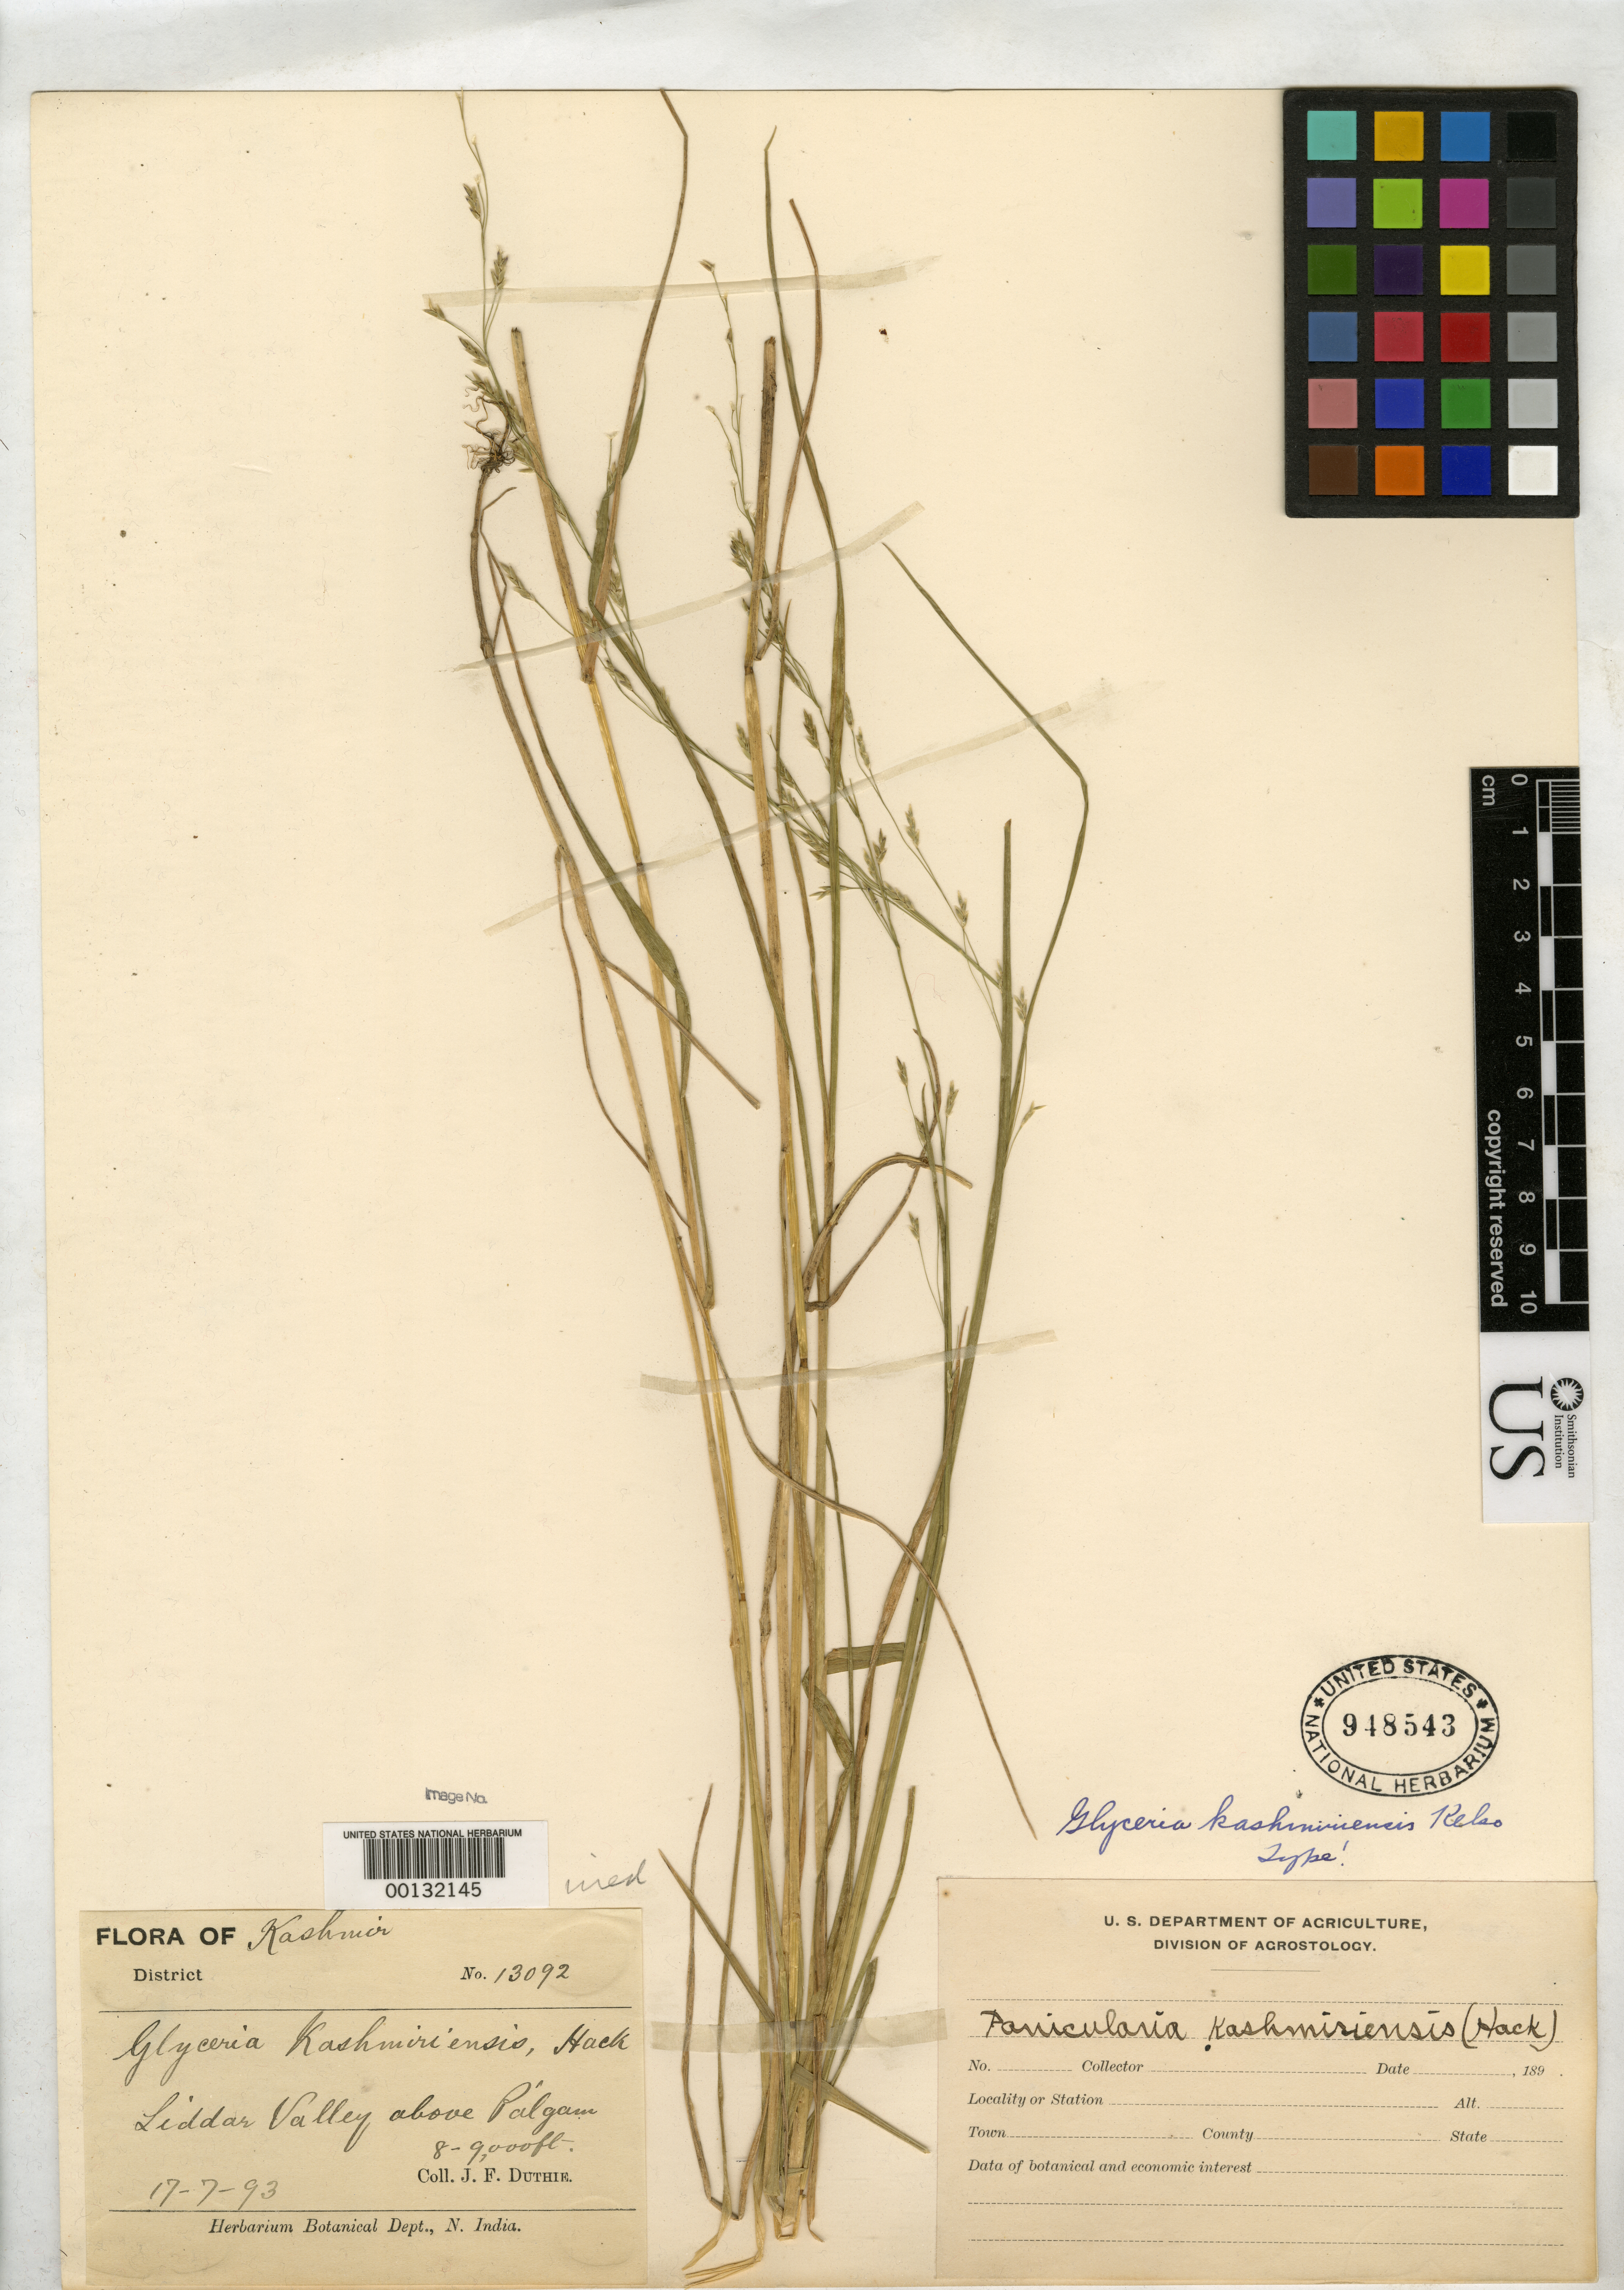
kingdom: Plantae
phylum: Tracheophyta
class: Liliopsida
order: Poales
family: Poaceae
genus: Glyceria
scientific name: Glyceria kashmiriensis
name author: Kelso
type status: Holotype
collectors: J. F. Duthie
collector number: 13092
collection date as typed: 17 Jul 1893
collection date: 1893-07-17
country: India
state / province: Jammu and Kashmir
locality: Liddar Valley, above Palgan; alt. 8000-9000 ft.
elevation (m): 2438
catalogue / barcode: US 948543